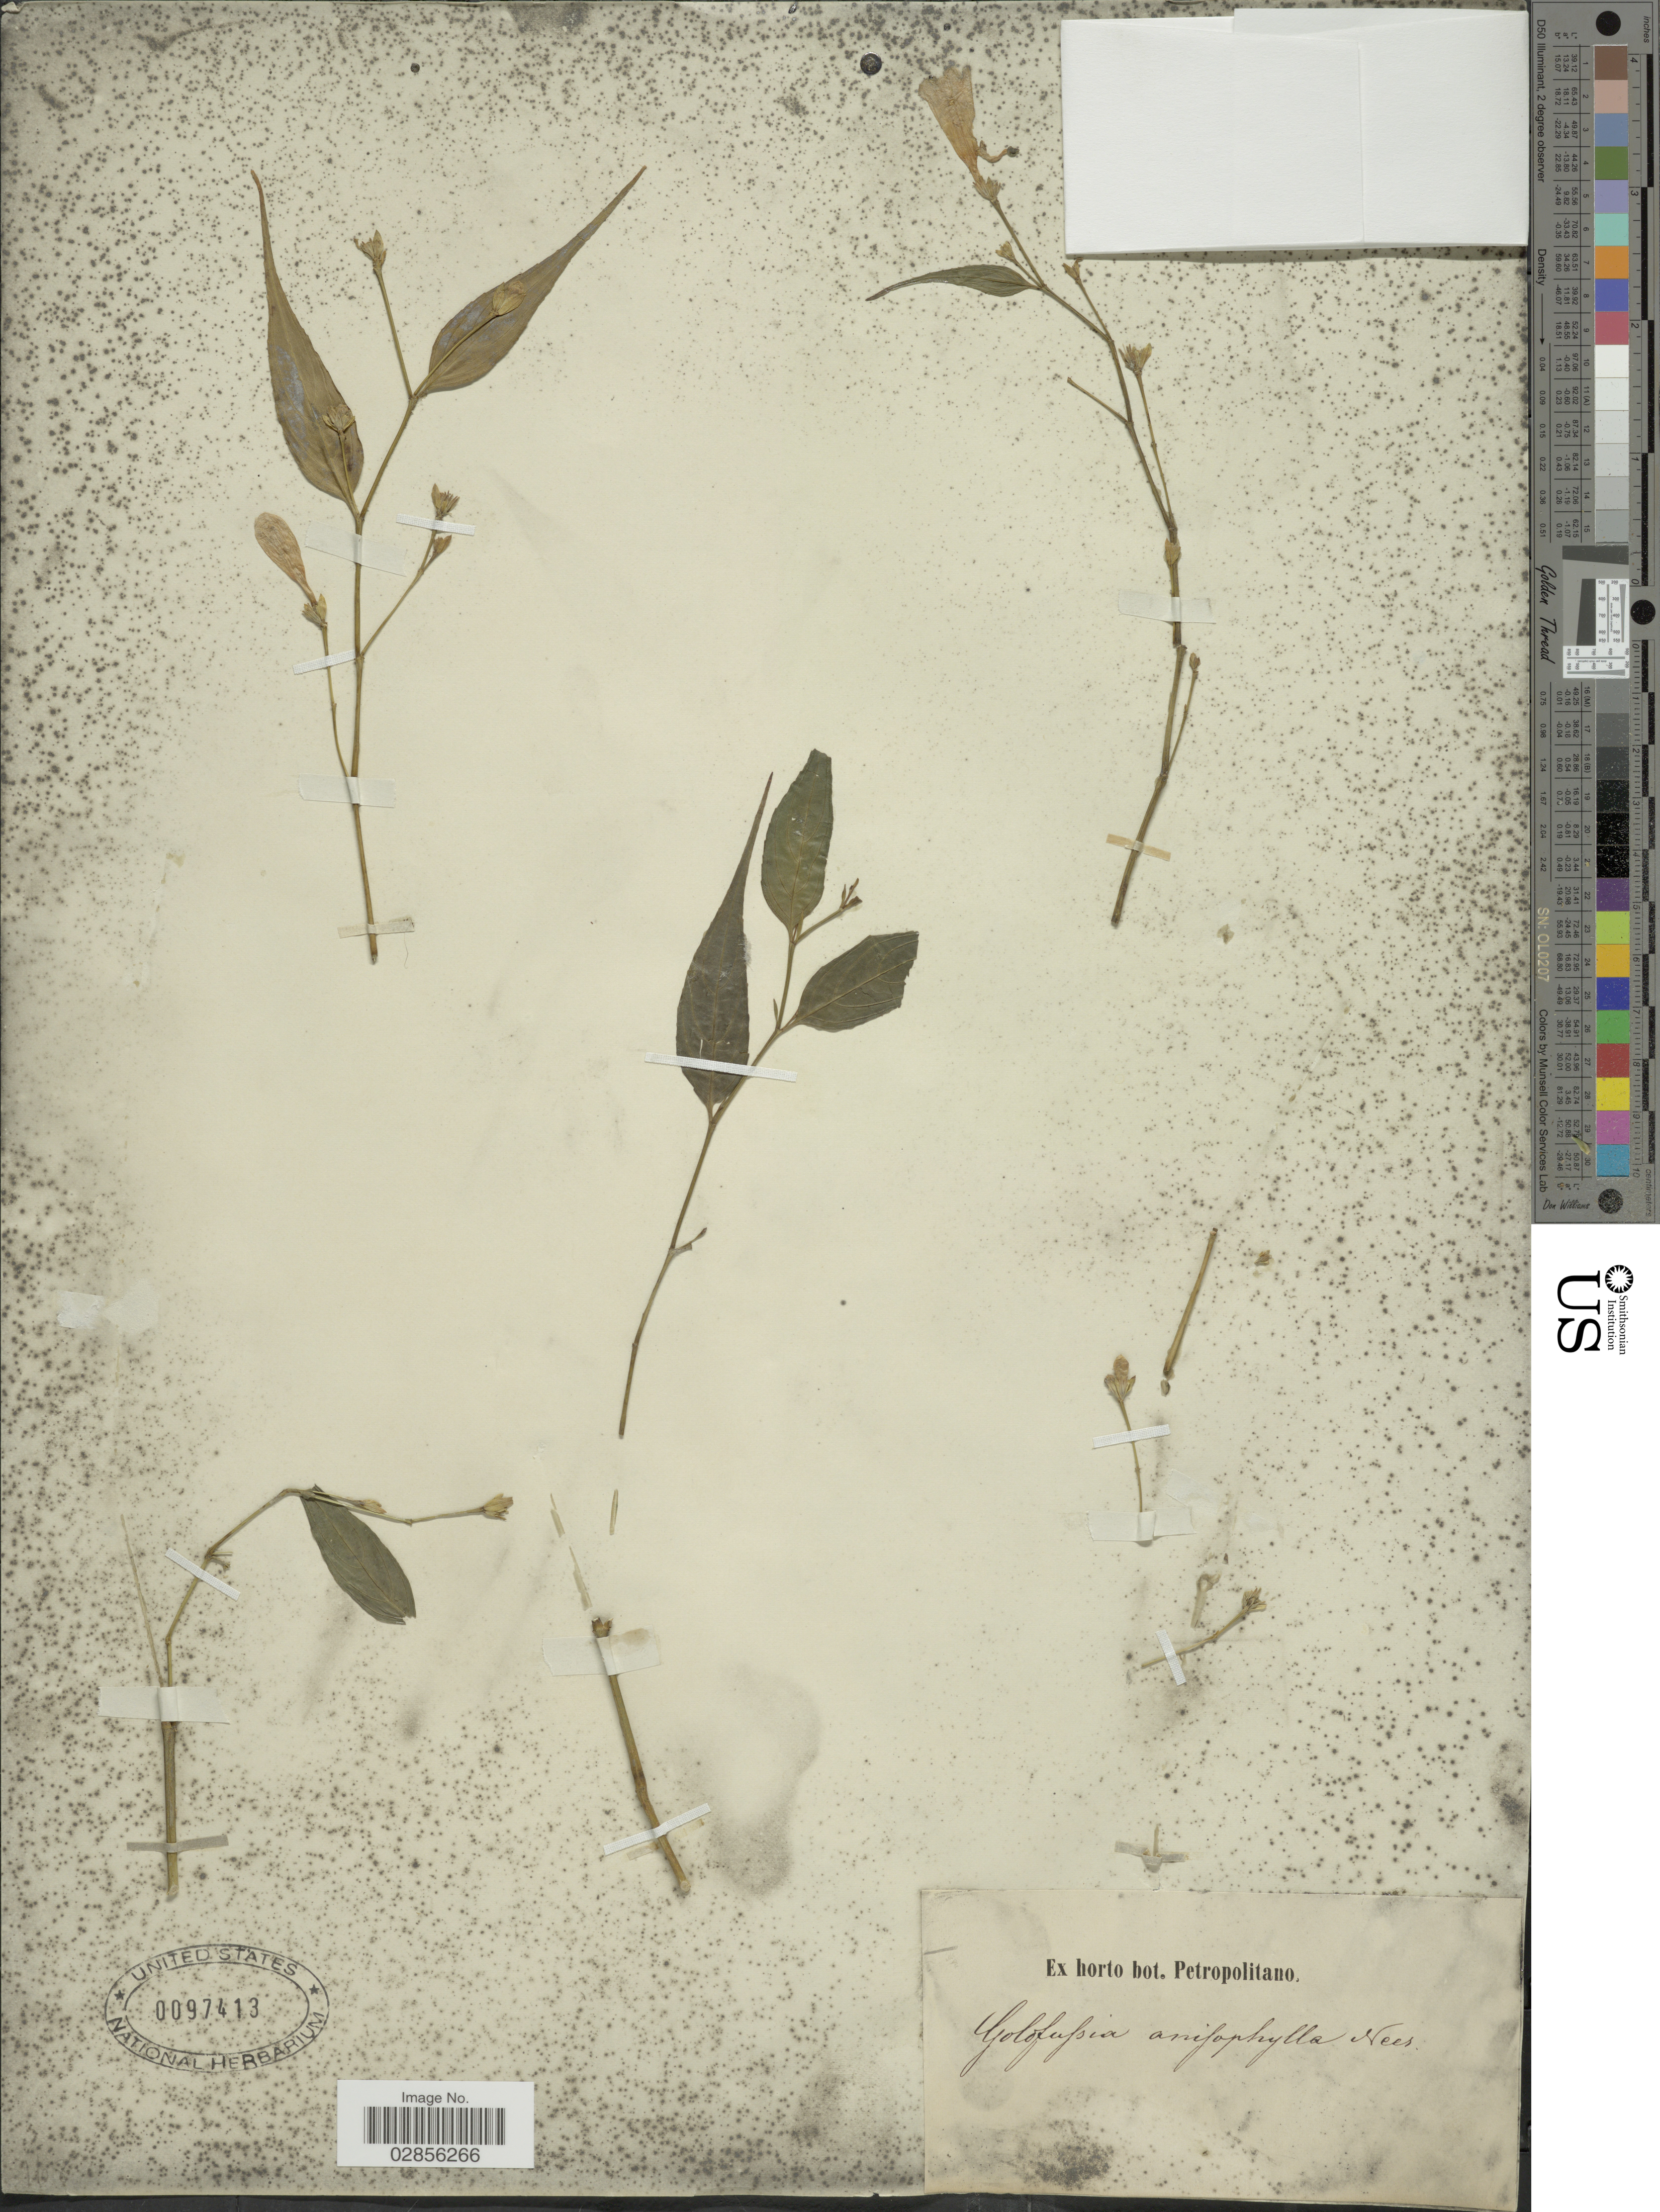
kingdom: Plantae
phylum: Tracheophyta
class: Magnoliopsida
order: Lamiales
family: Acanthaceae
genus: Strobilanthes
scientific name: Strobilanthes anisophylla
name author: (Wall. ex Hook.) T. Anderson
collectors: ex Horto Bot. Petropolitano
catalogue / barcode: US 97413